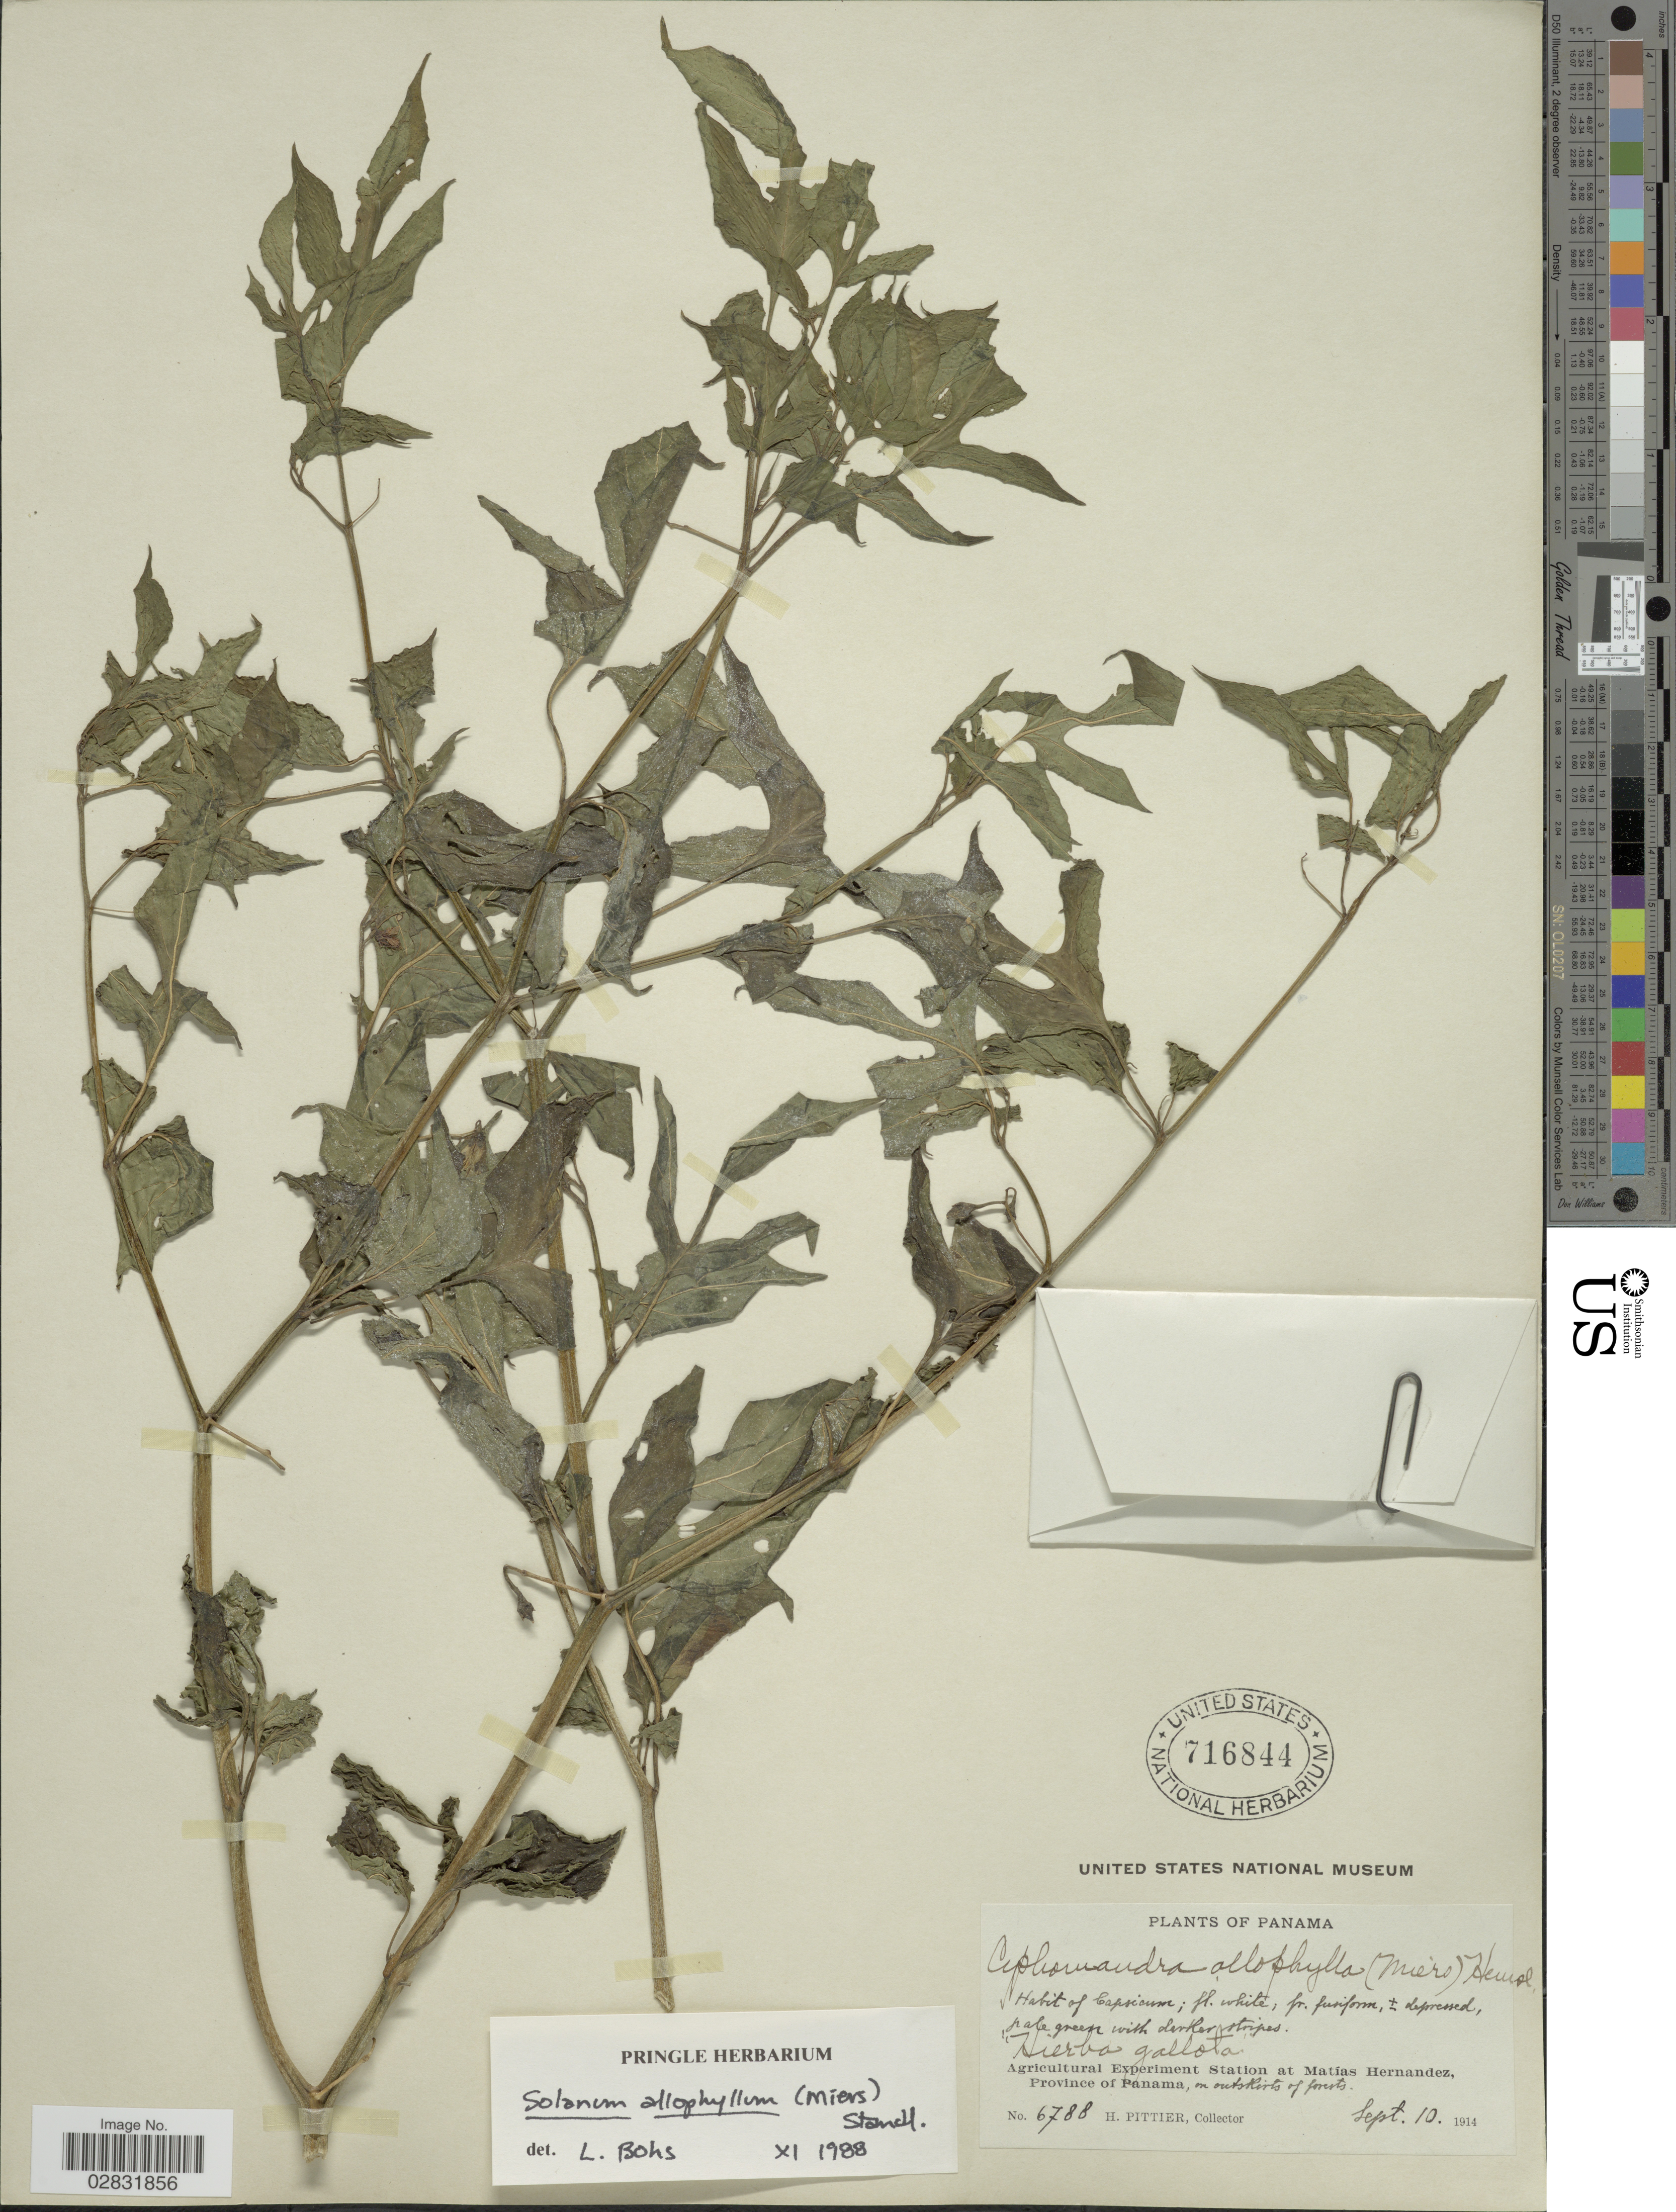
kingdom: Plantae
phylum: Tracheophyta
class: Magnoliopsida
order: Solanales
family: Solanaceae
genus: Solanum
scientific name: Solanum allophyllum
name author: (Miers) Sendtn.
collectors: H. F. Pittier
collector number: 6788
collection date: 1914-09-10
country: Panama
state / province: Panamá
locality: Agricultural Experiment Station at Matías Hernandez.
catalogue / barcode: US 716844